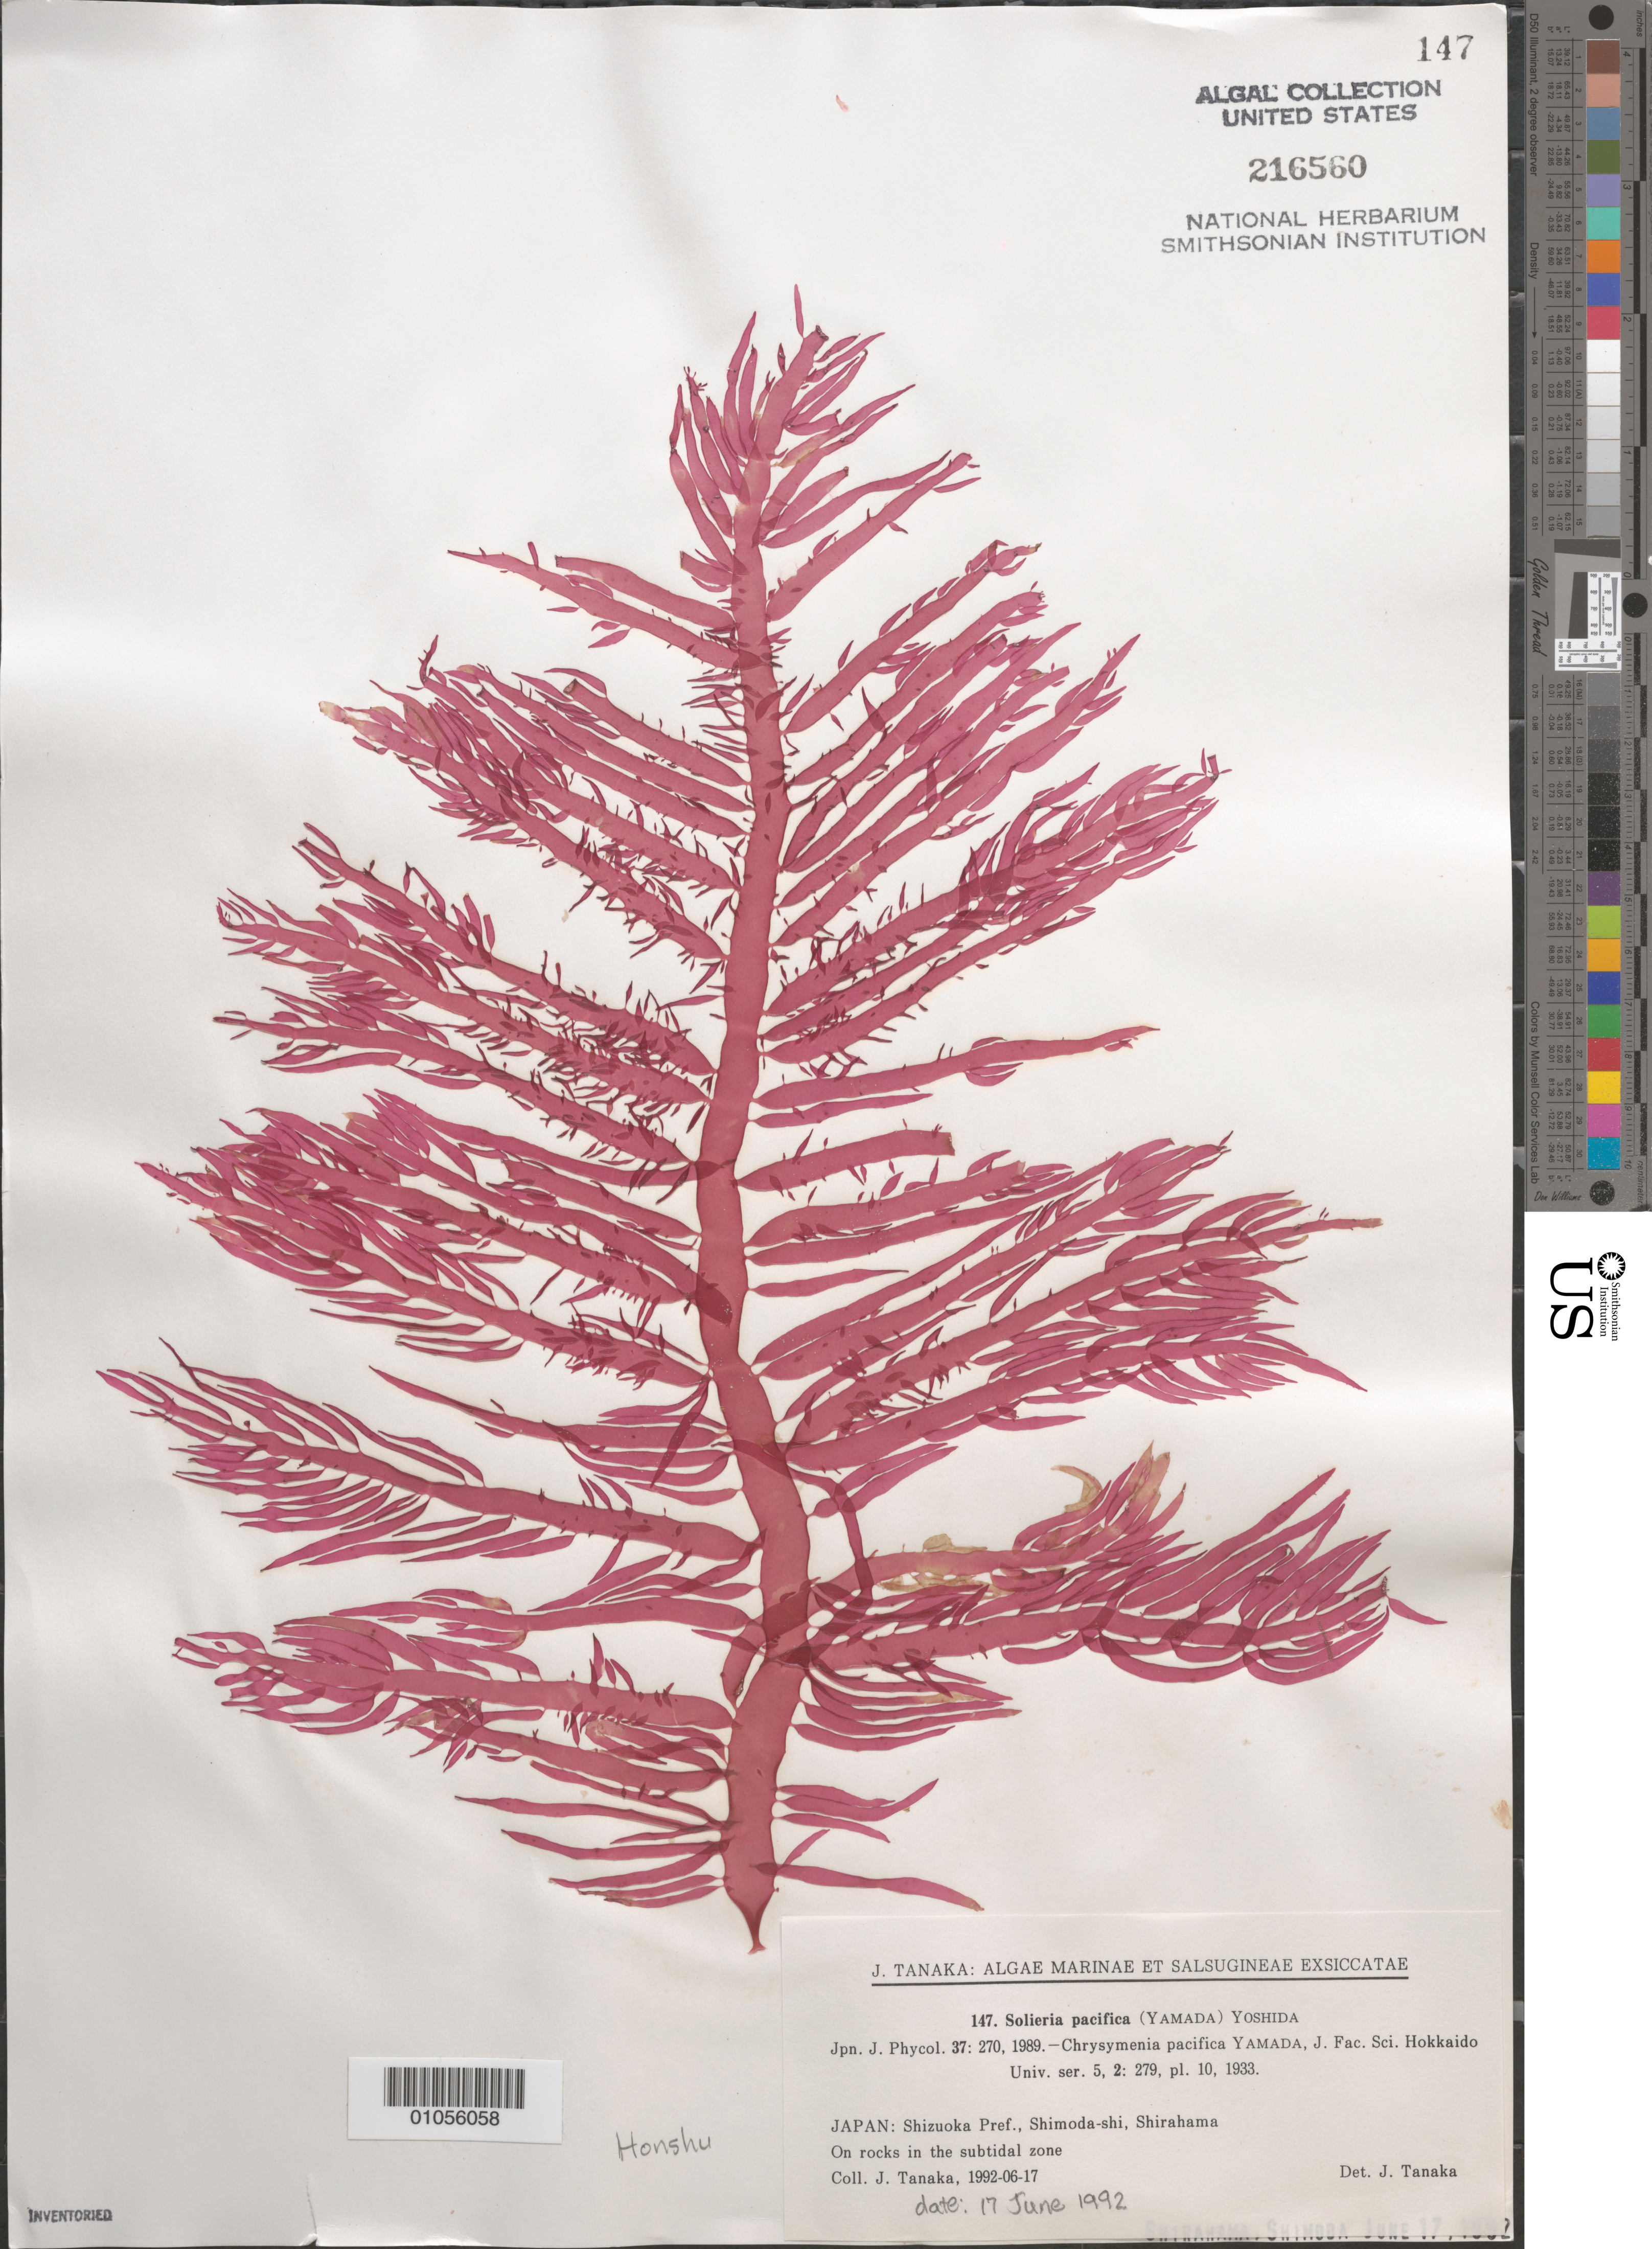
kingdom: Plantae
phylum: Rhodophyta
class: Florideophyceae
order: Gigartinales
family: Solieriaceae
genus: Solieria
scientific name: Solieria pacifica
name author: (Yamada) Yoshida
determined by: Tanaka, J.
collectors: J. Tanaka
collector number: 147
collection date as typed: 17 Jun 1992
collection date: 1992-06-17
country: Japan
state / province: Sizuoka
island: Honshu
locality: Shimoda-shi, Shirahama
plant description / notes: Tanaka, J., Algae Marinae et Salsugineae Exsiccatae, Fasc. VI (nos. 126-150), 1993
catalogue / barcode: US 216560